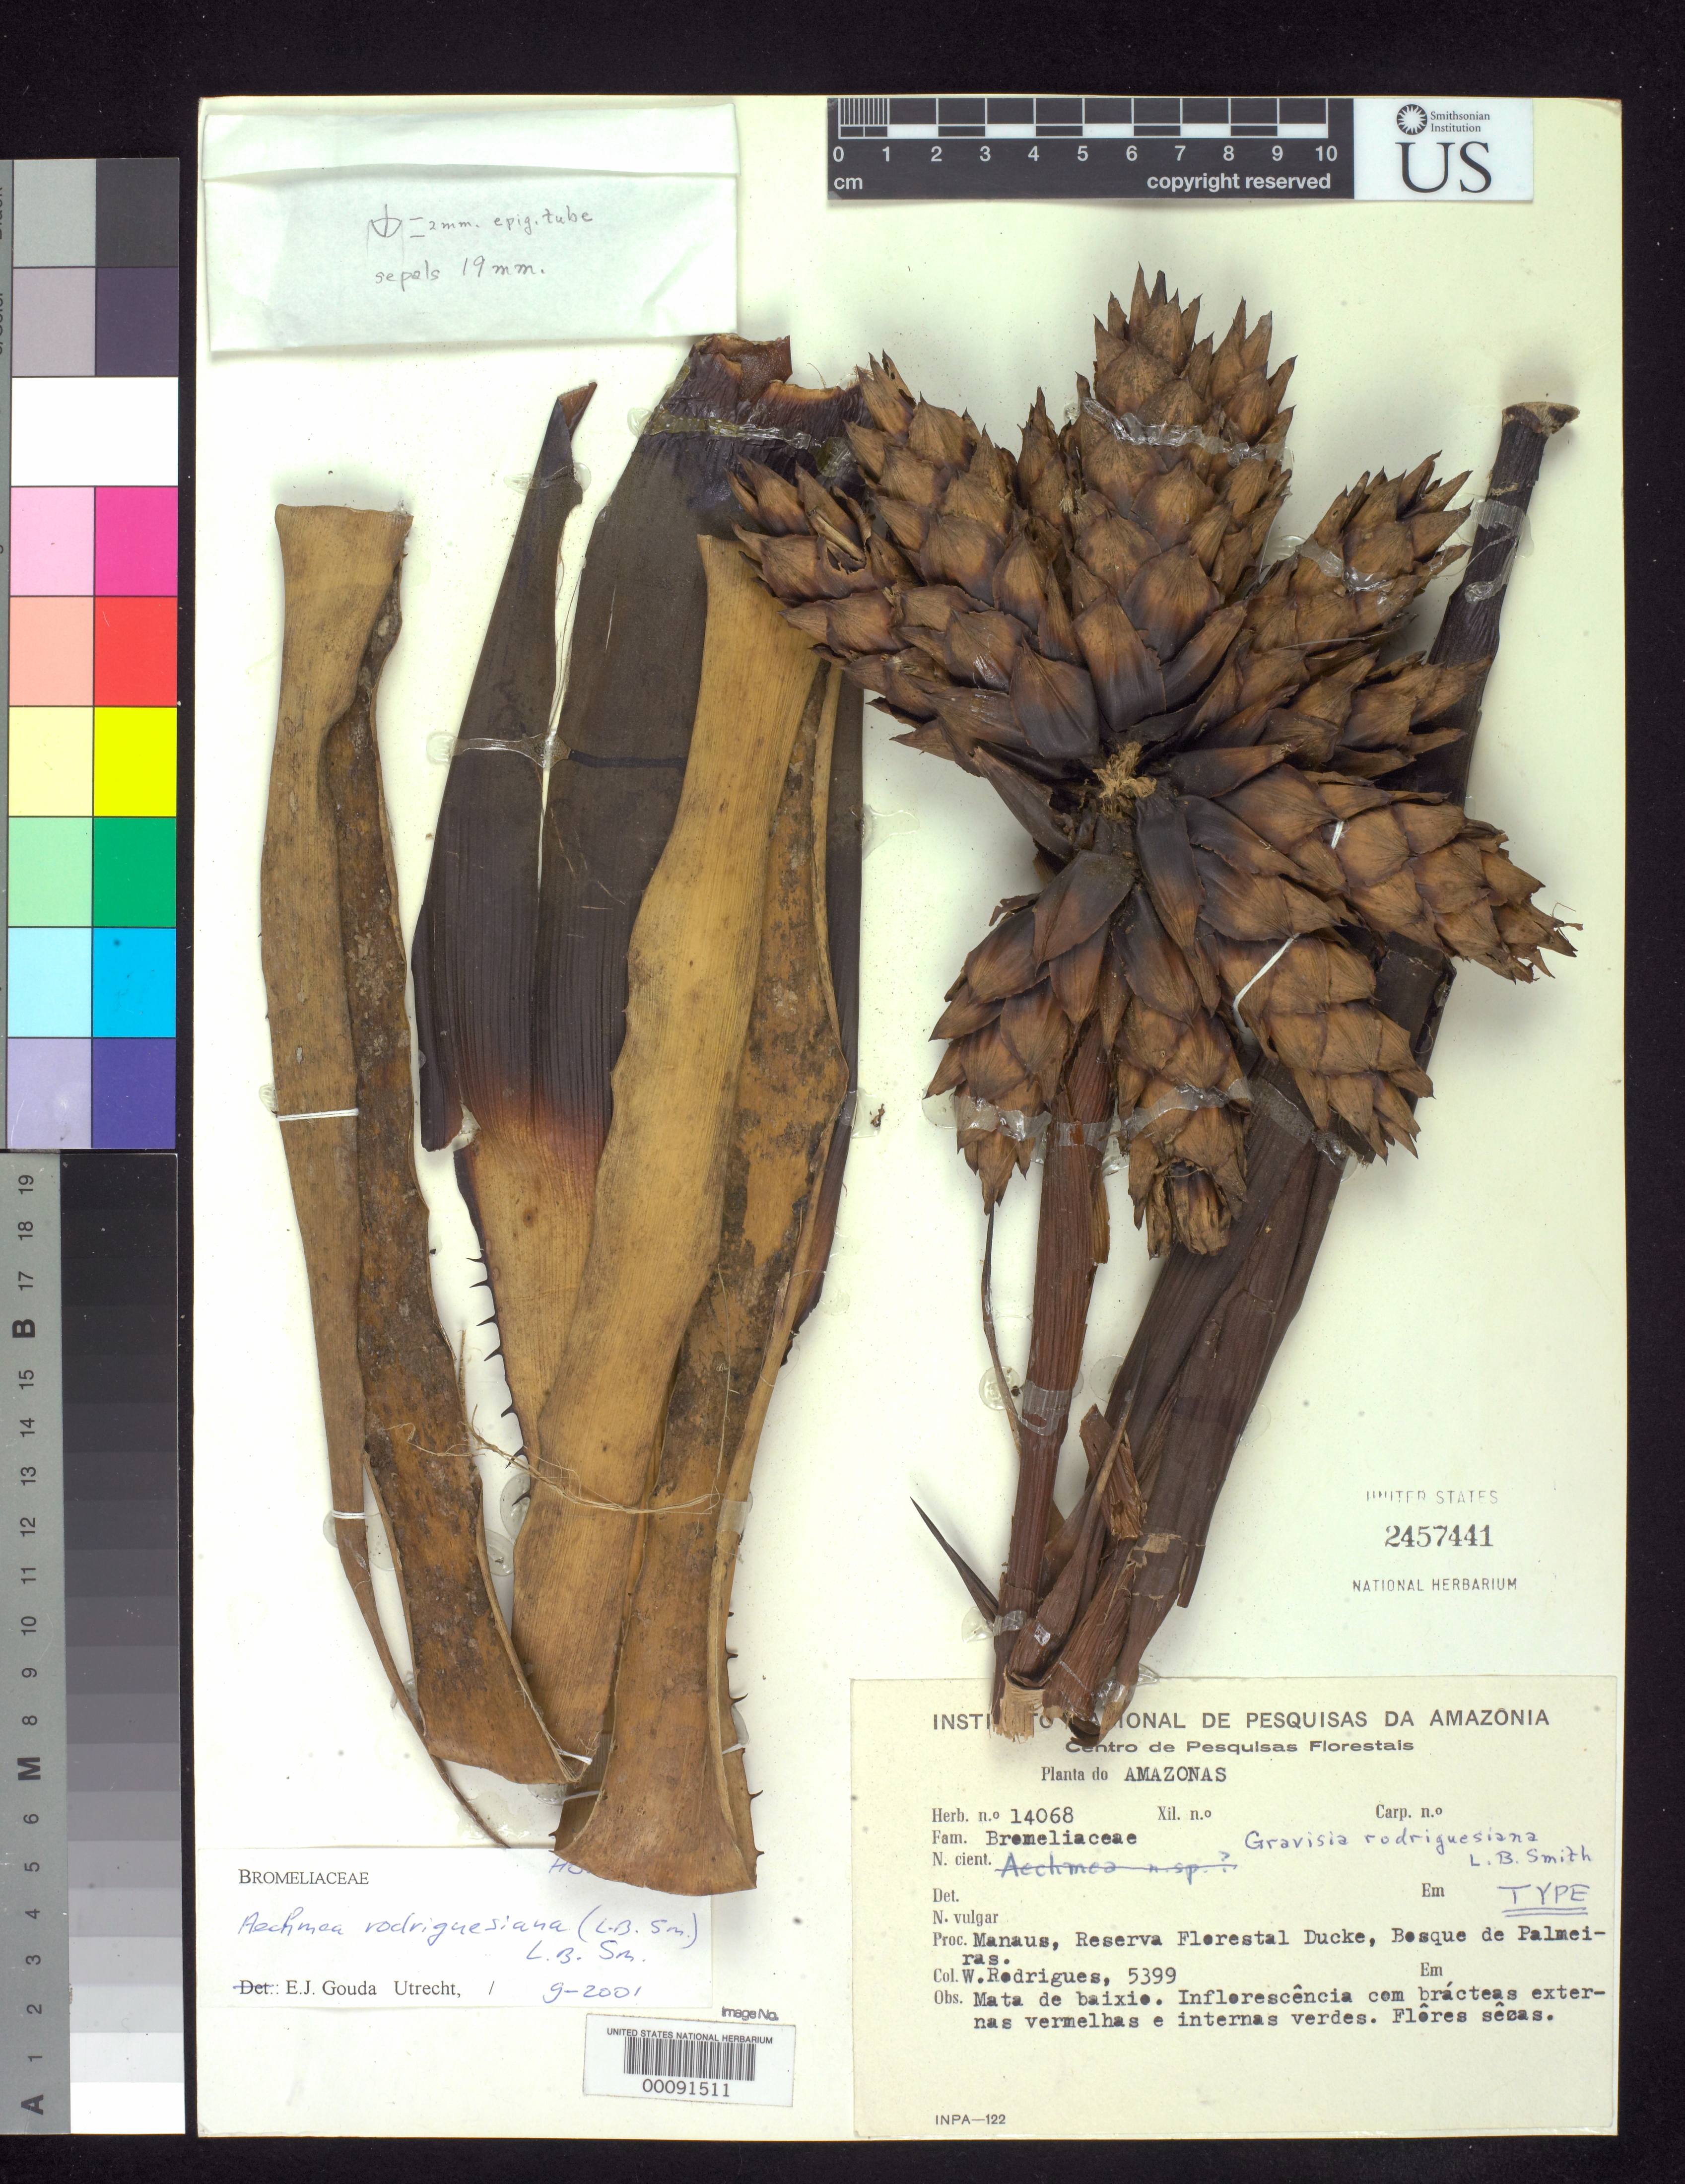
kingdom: Plantae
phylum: Tracheophyta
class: Liliopsida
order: Poales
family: Bromeliaceae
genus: Gravisia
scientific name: Gravisia rodriguesiana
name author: L.B. Sm.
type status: Holotype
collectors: W. A. Rodrigues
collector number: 5399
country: Brazil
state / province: Amazonas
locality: Manaus, Reserva Florestal Ducke, bosque de Palmeiras.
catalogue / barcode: US 2457441